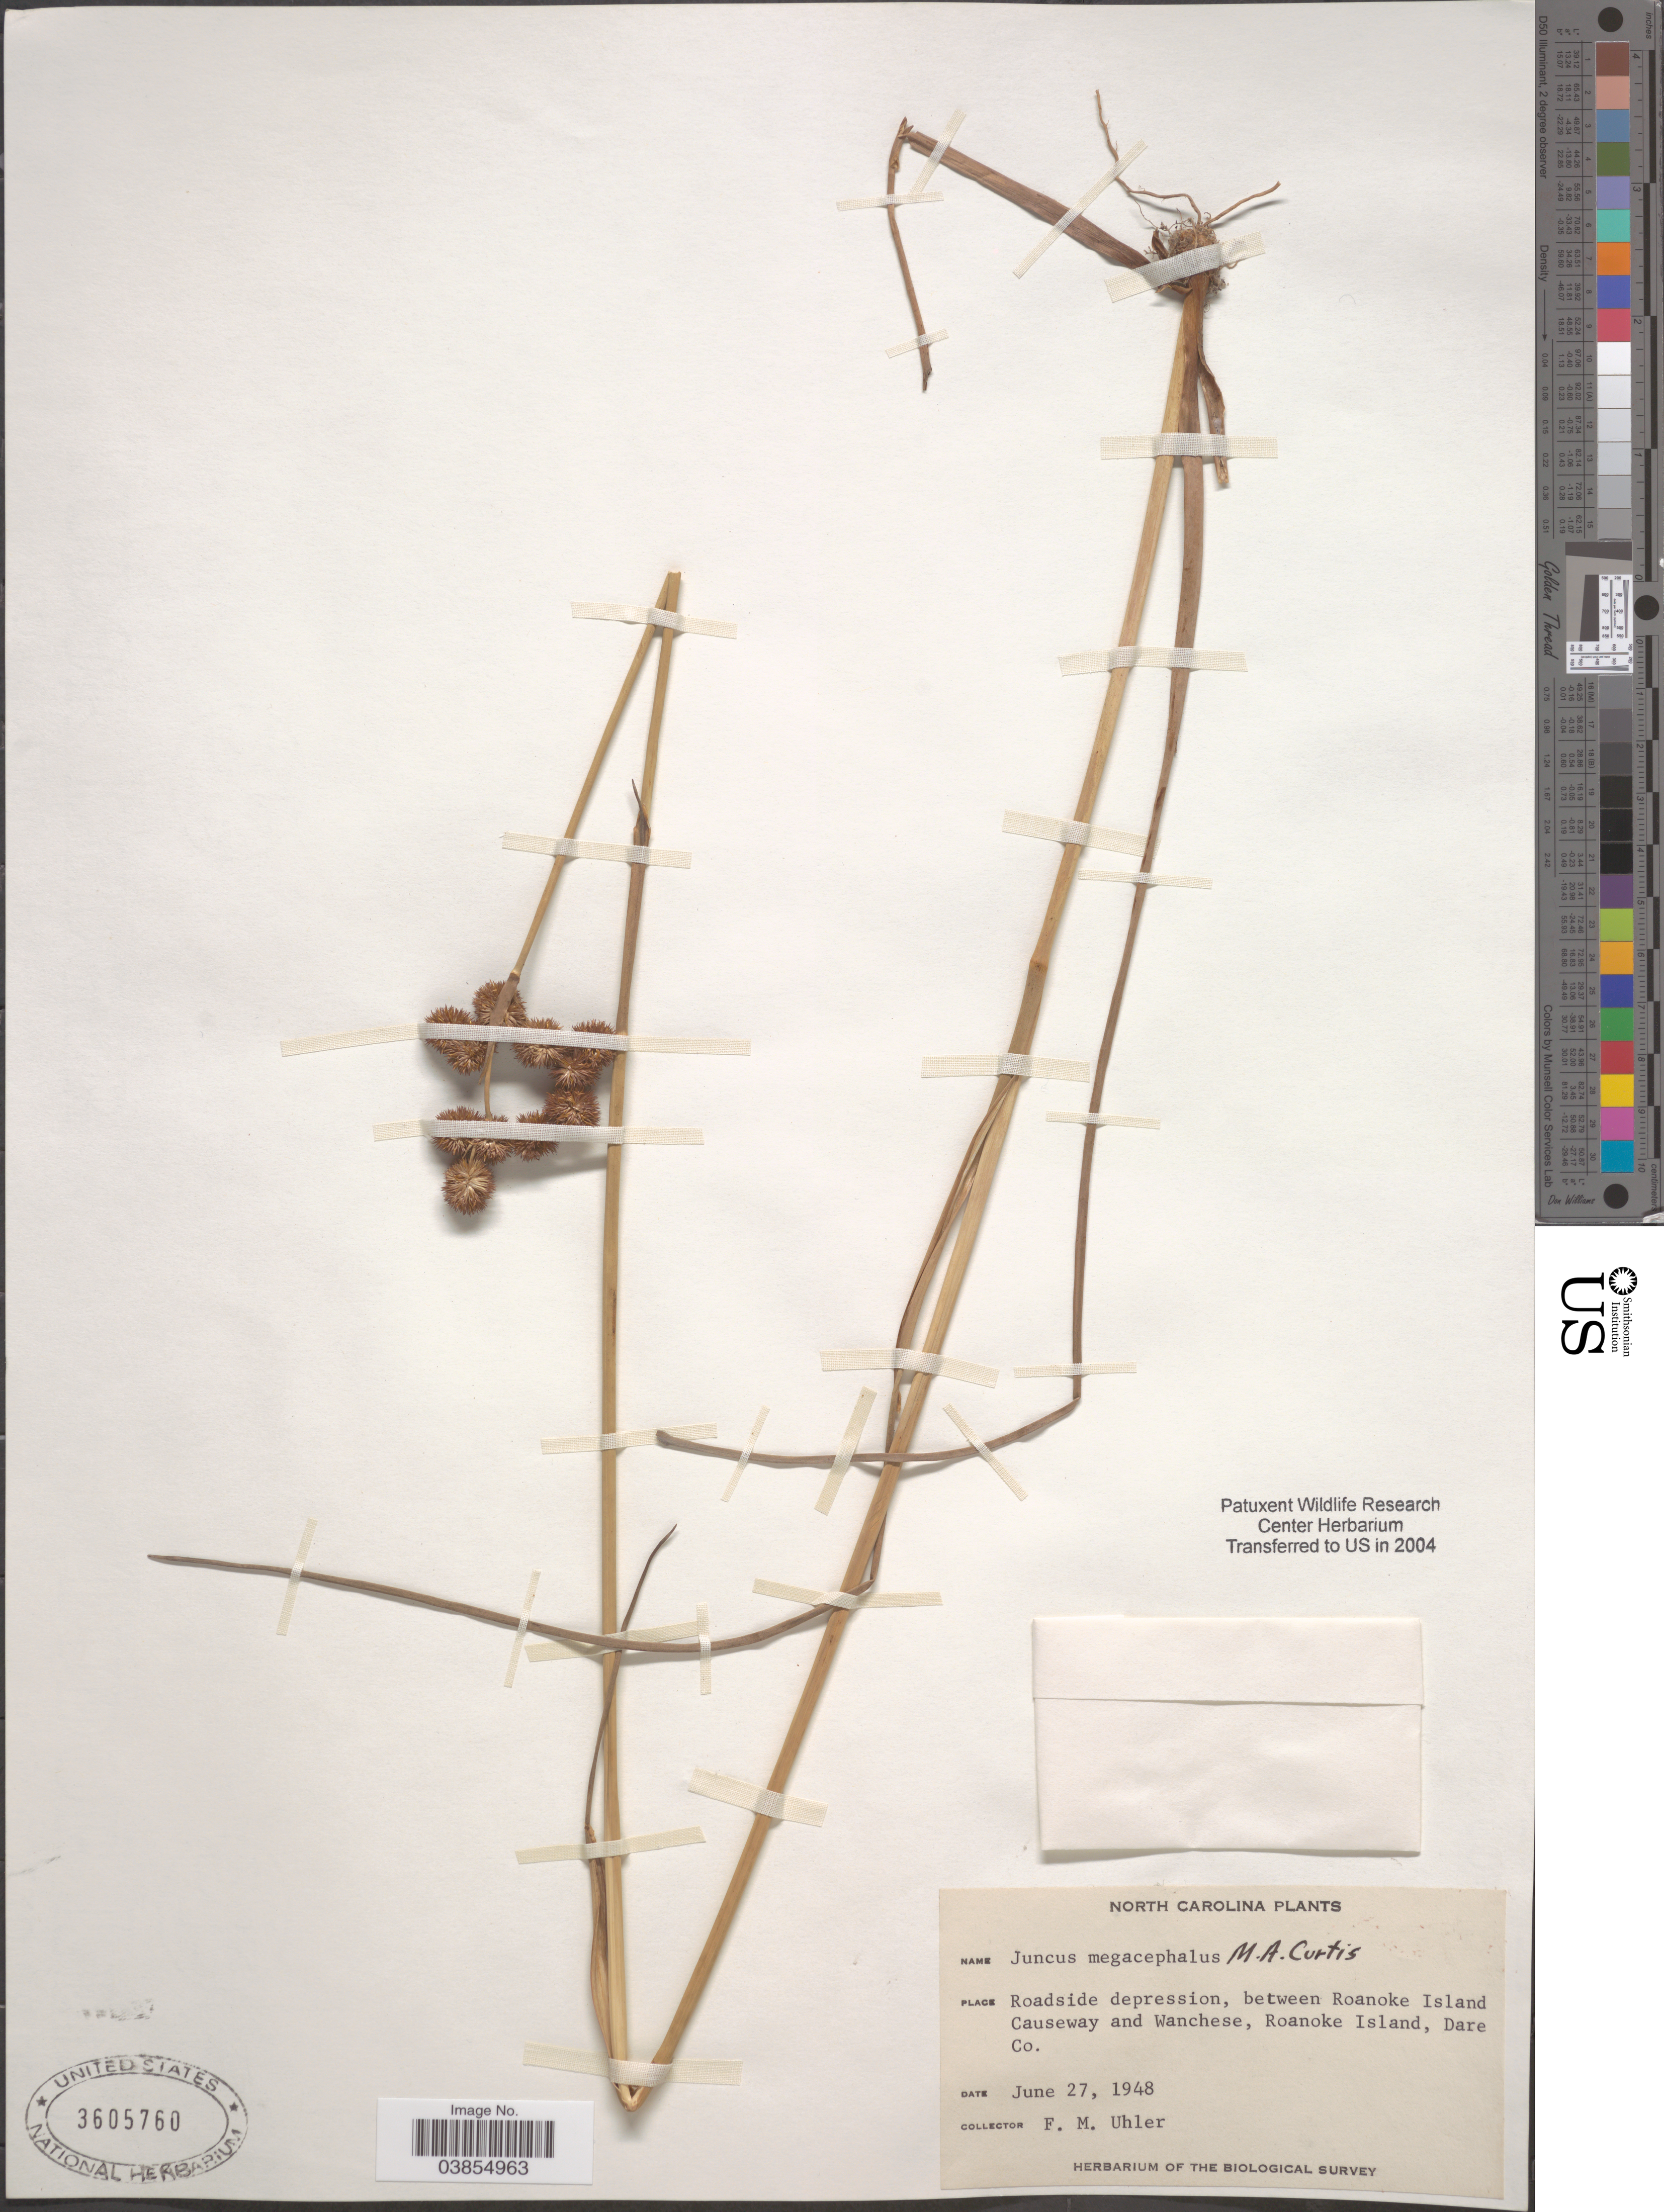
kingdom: Plantae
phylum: Tracheophyta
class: Liliopsida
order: Poales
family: Juncaceae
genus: Juncus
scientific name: Juncus megacephalus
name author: M.A. Curtis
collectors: F. M. Uhler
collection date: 1948-06-27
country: United States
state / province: North Carolina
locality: Roadside depression, between Roanoke Island Causeway and Wanchese, Roanoke Island, Dare Co.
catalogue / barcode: US 3605760